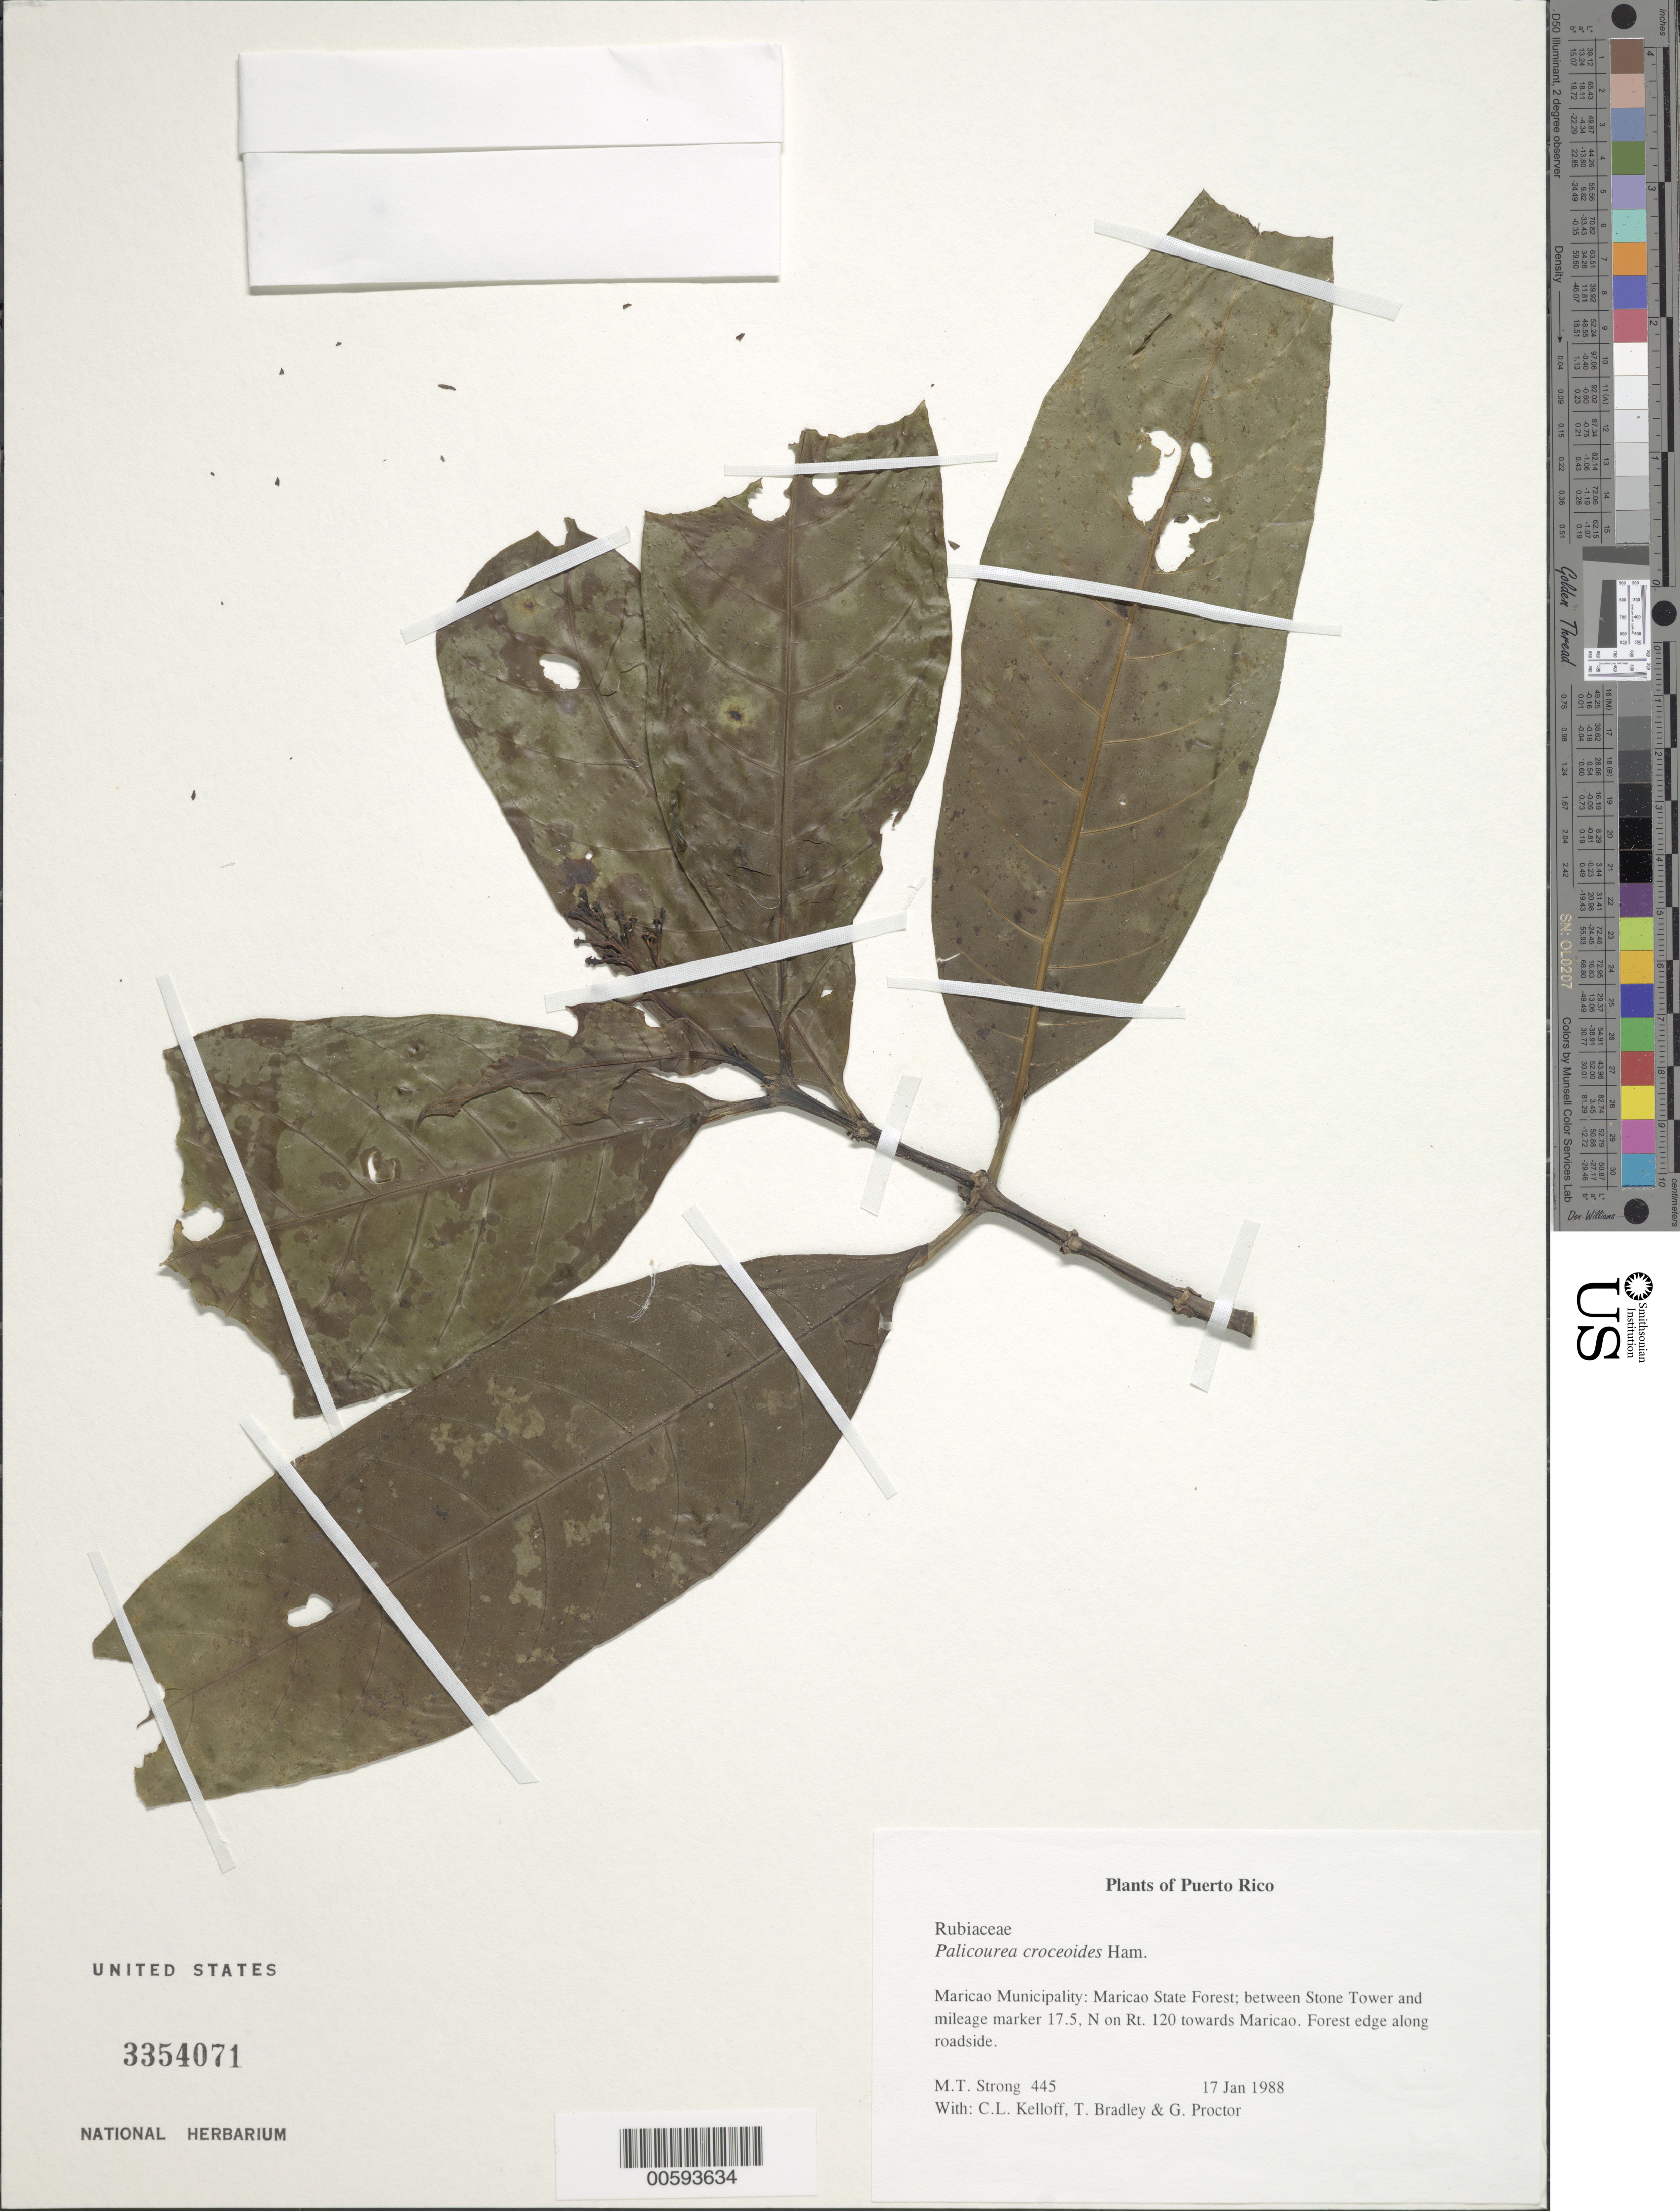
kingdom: Plantae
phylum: Tracheophyta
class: Magnoliopsida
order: Gentianales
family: Rubiaceae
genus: Palicourea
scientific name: Palicourea croceoides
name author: Desv. ex Ham.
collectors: M. T. Strong, C. L. Kelloff, T. Bradley & G. Proctor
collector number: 445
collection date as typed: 17 Jan 1988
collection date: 1988-01-17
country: Puerto Rico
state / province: Maricao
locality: Maricao Municipality: Maricao State Forest; between Stone Tower and mileage marker 17.5, N on Rt. 120 towards Maricao.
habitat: Forest edge along roadside.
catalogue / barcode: US 3354071